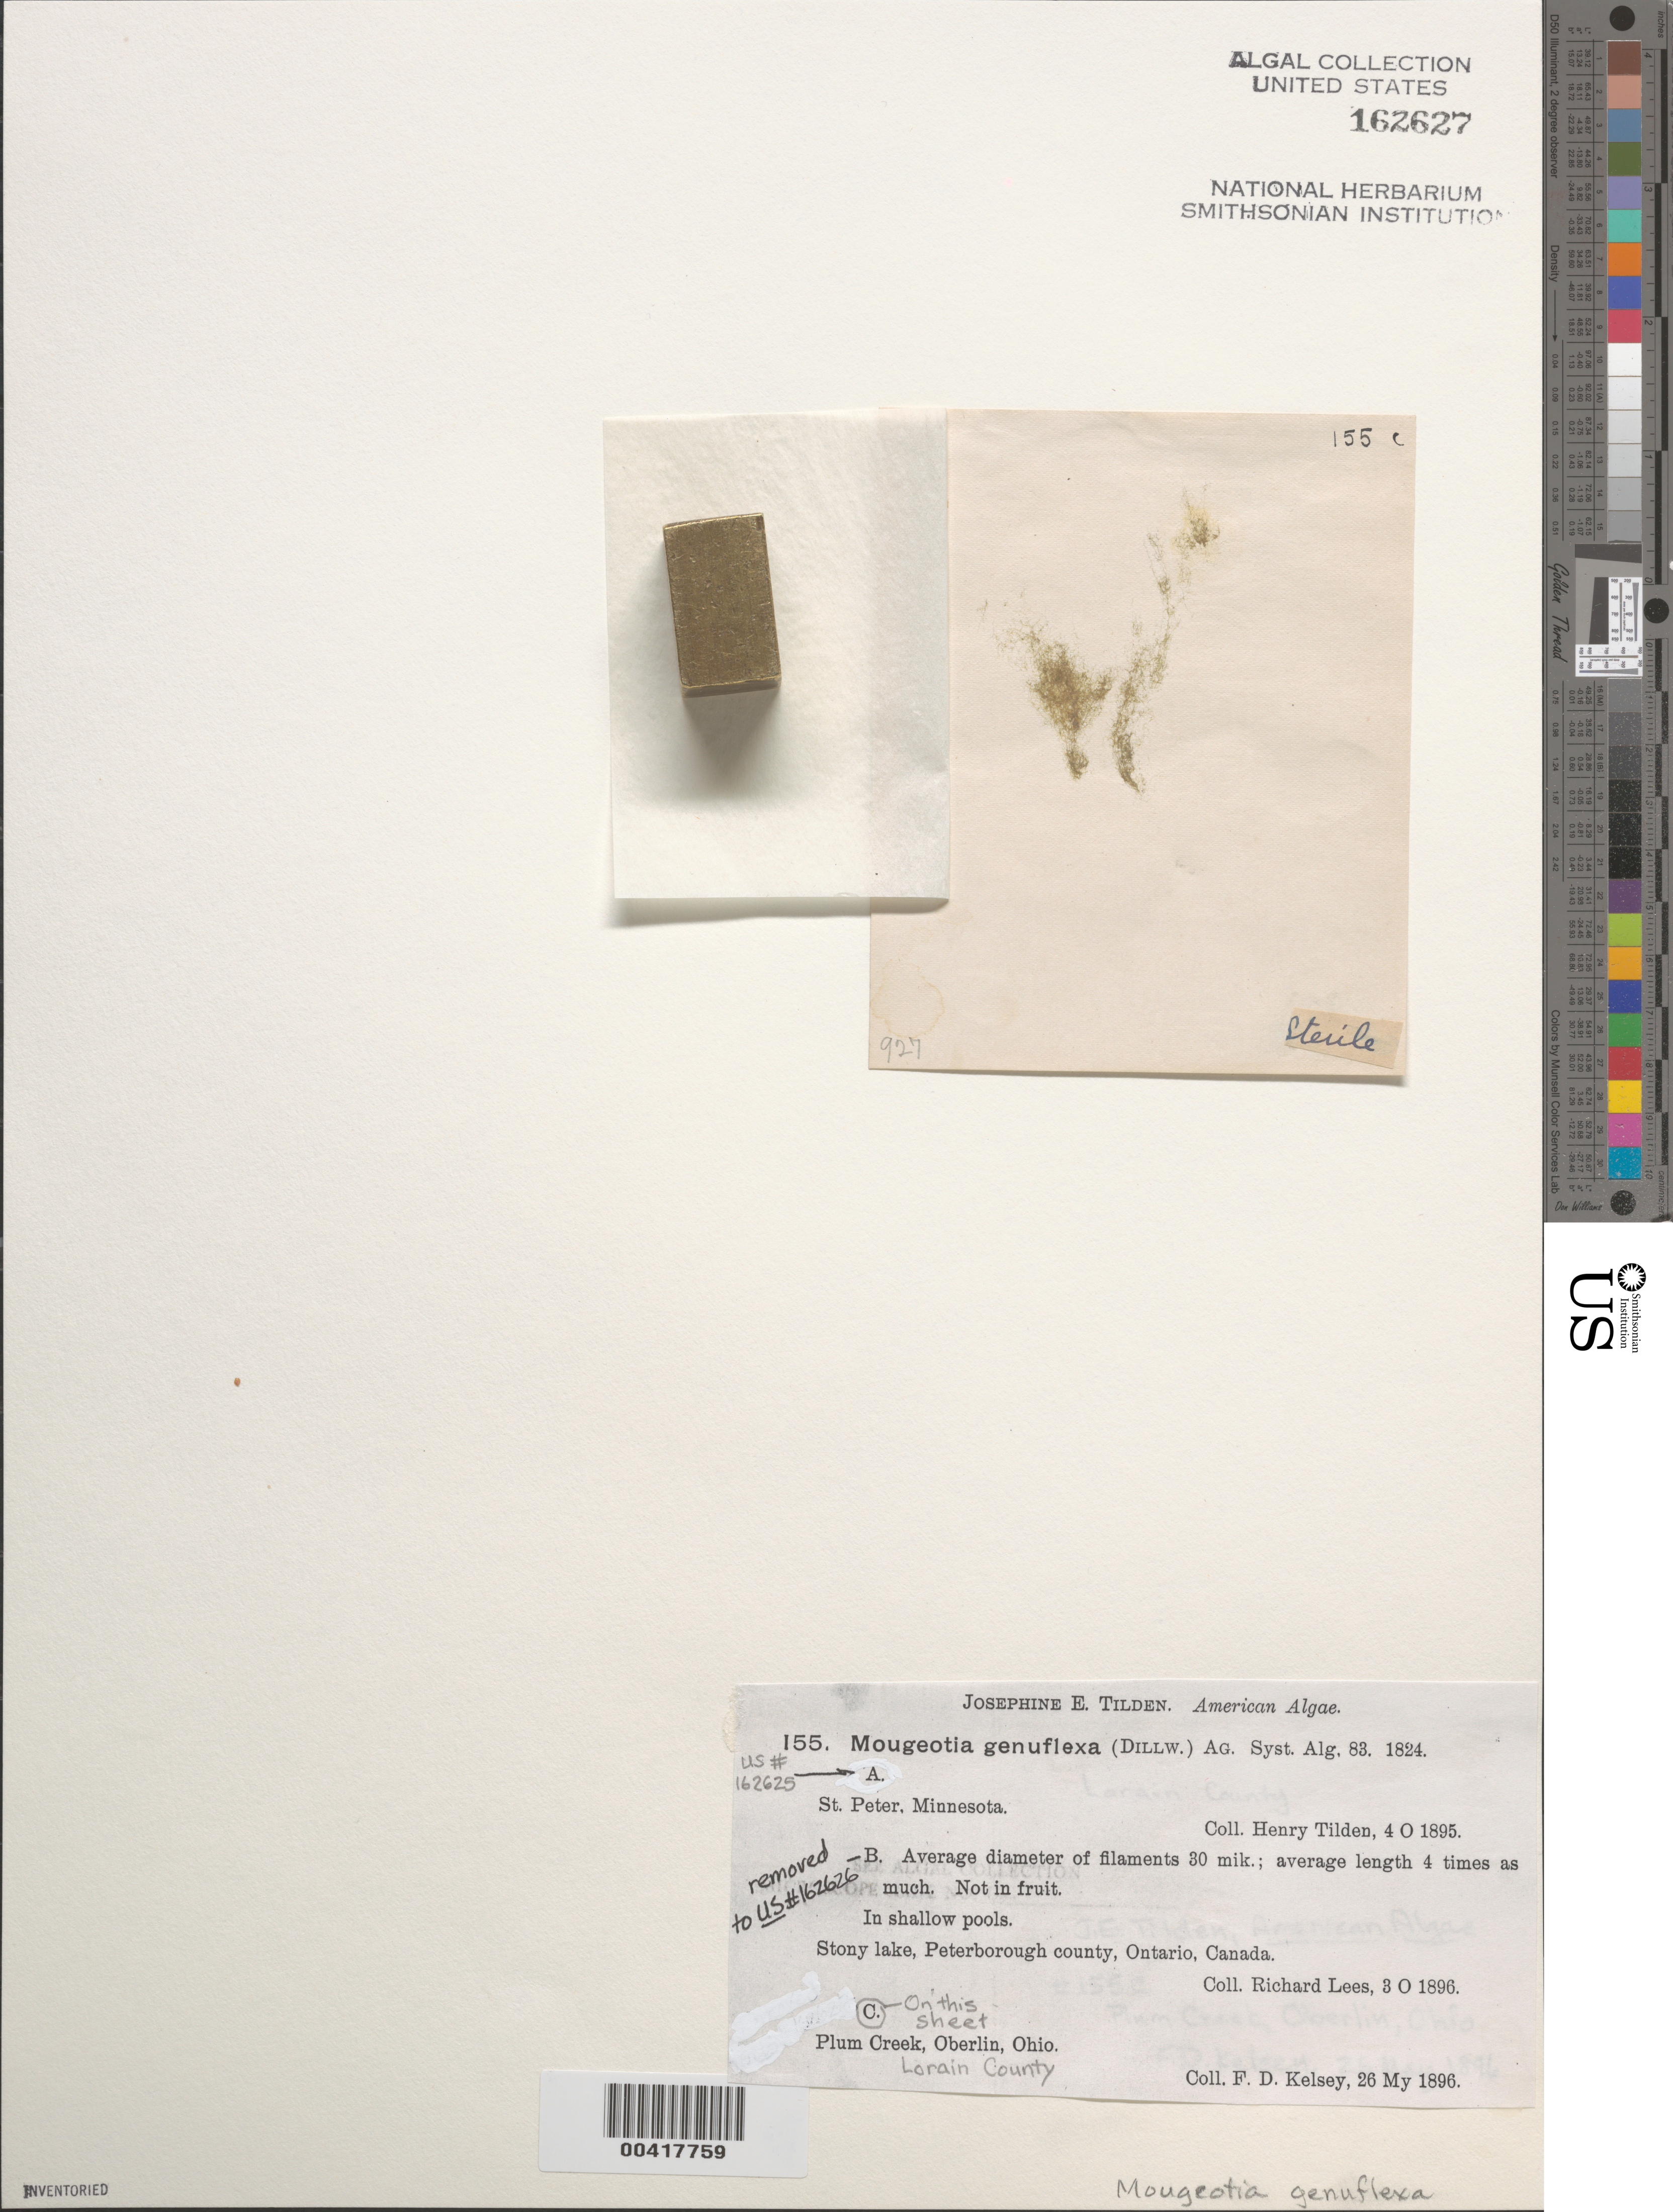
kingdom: Plantae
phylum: Charophyta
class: Zygnematophyceae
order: Zygnematales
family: Zygnemataceae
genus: Mougeotia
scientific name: Mougeotia genuflexa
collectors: F. Kelsey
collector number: JET 155c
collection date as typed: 26 May 1896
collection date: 1896-05-26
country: United States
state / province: Ohio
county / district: Lorain County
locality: Plum Creek, Oberlin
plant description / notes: Tilden, American Algae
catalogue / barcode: US 162627